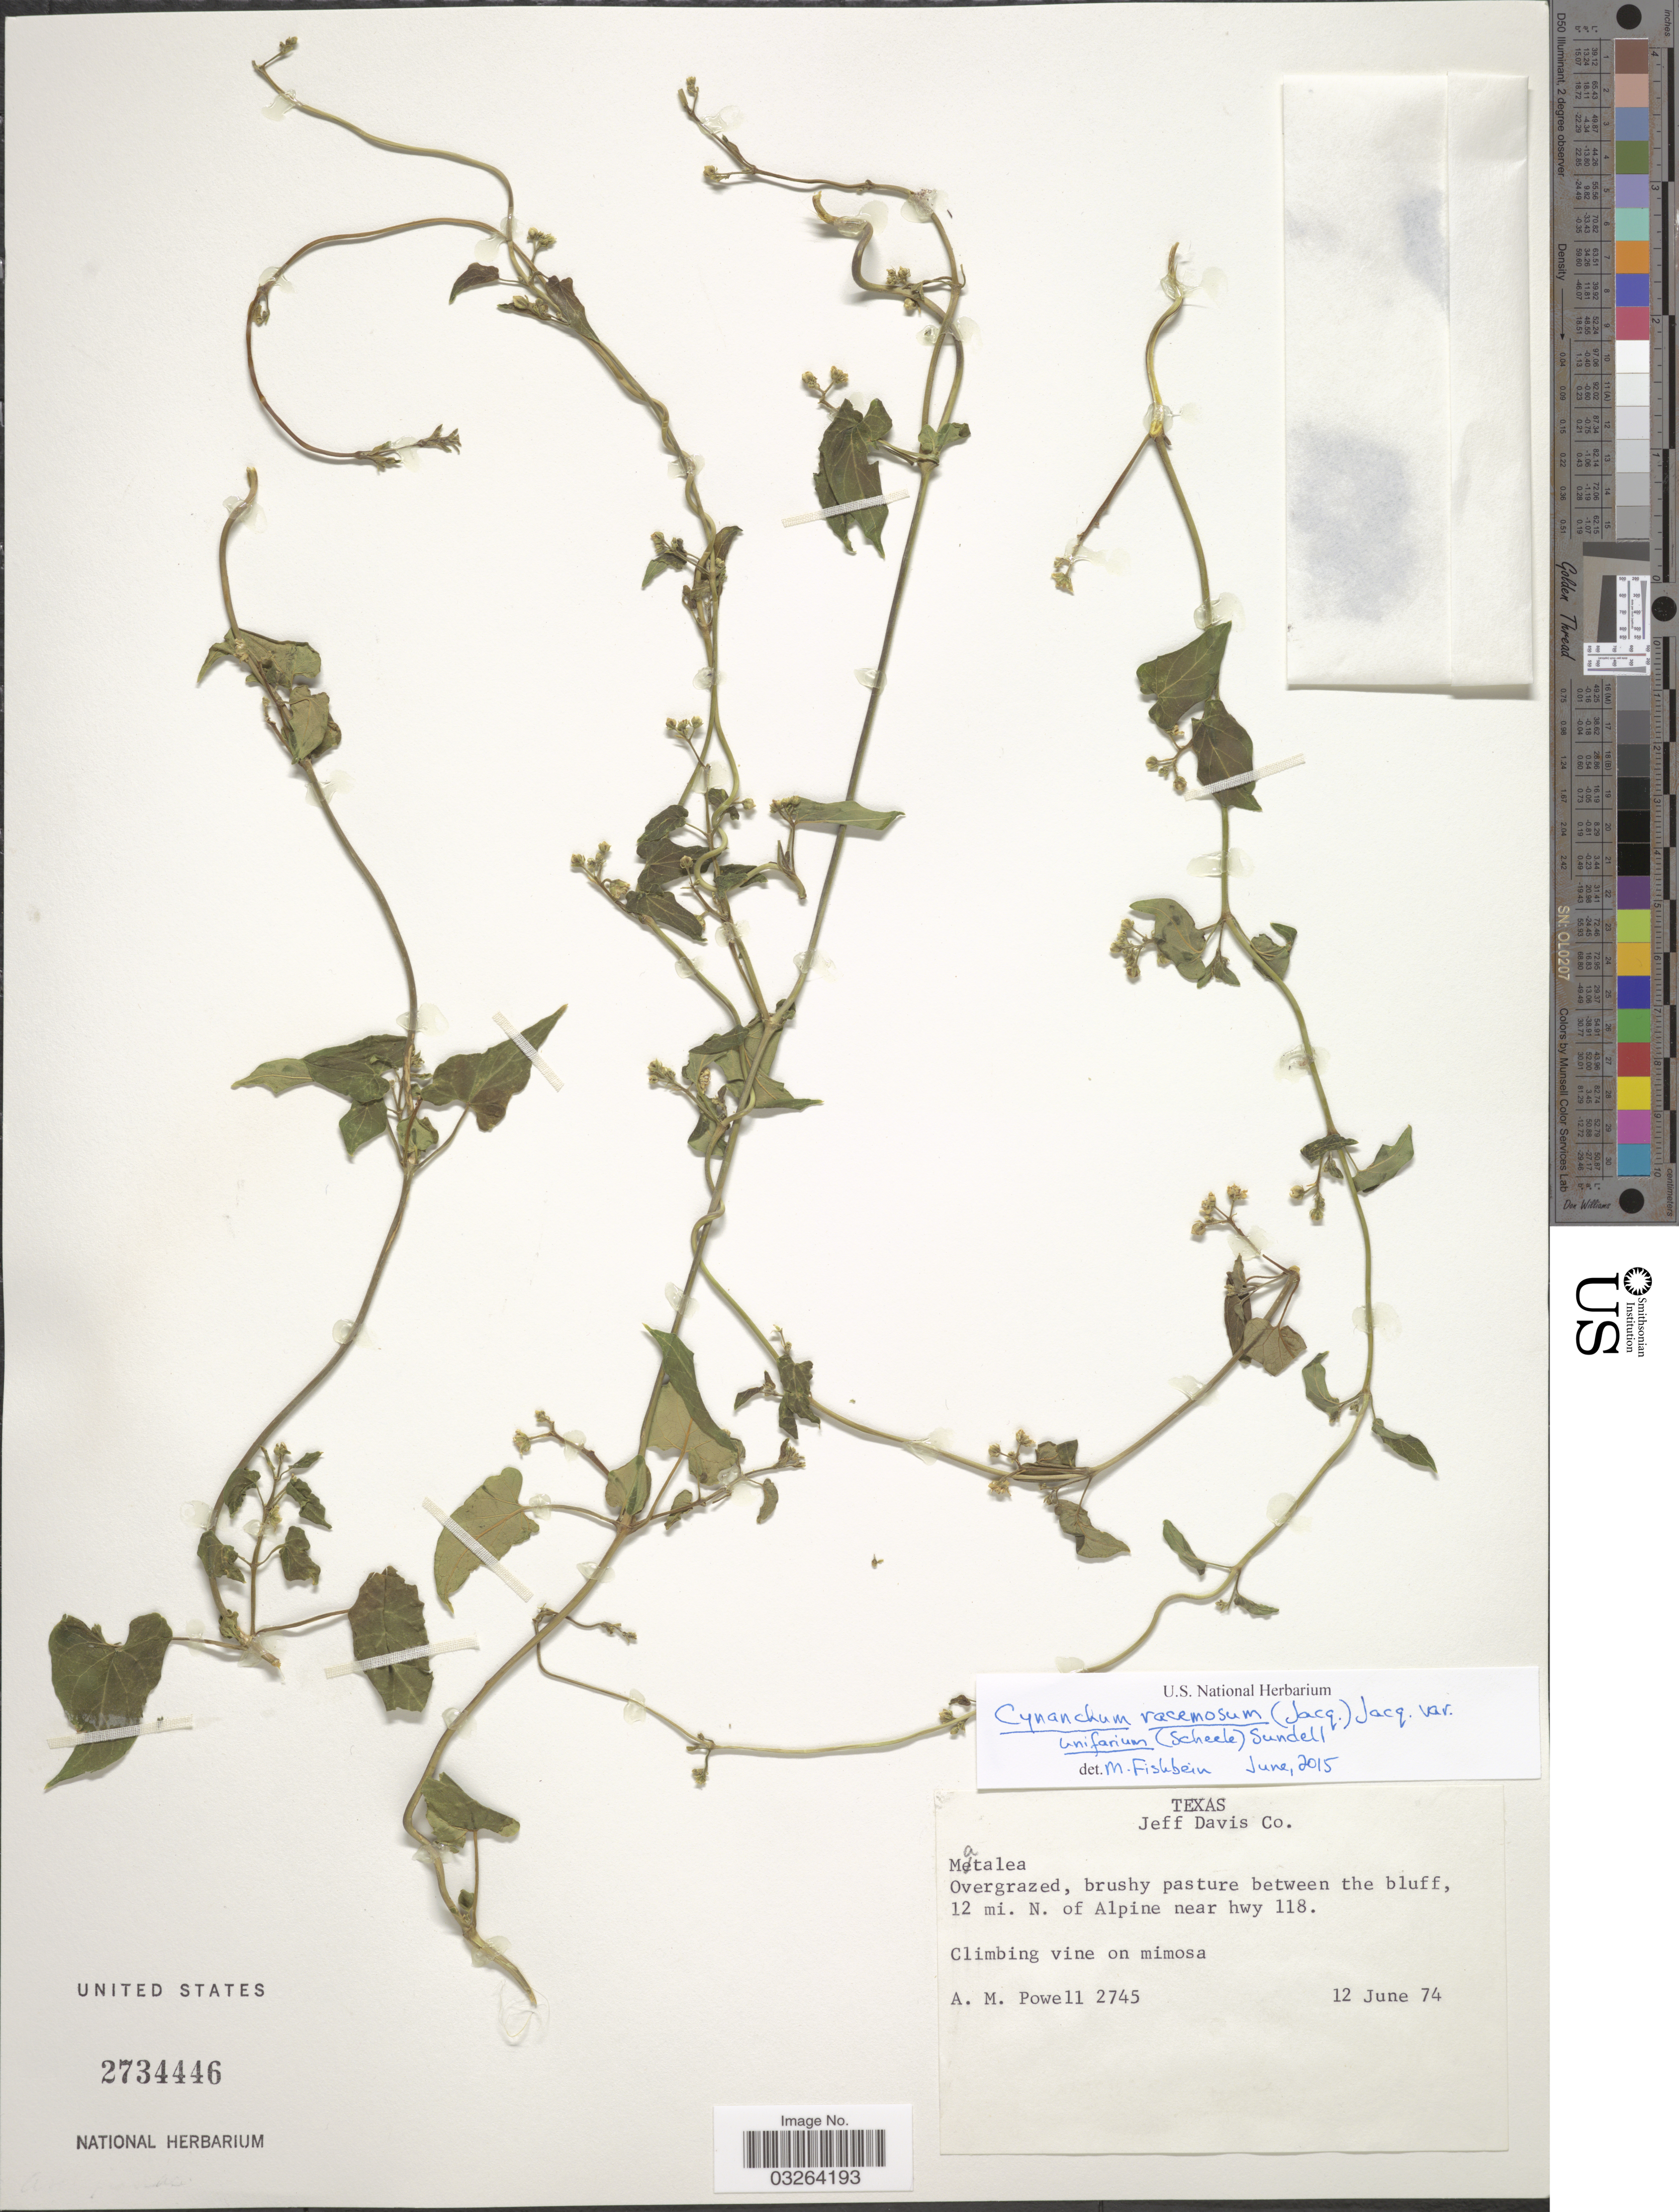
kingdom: Plantae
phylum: Tracheophyta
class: Magnoliopsida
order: Gentianales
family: Apocynaceae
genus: Cynanchum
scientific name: Cynanchum racemosum var. unifarium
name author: (Scheele) Sundell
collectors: A. M. Powell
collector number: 2745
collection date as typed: Transcribed d/m/y: 12/6/74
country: United States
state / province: Texas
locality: Jeff Davis Co. Between the bluff, 12 mi. N. of Alpine near hwy 118.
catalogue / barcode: US 2734446